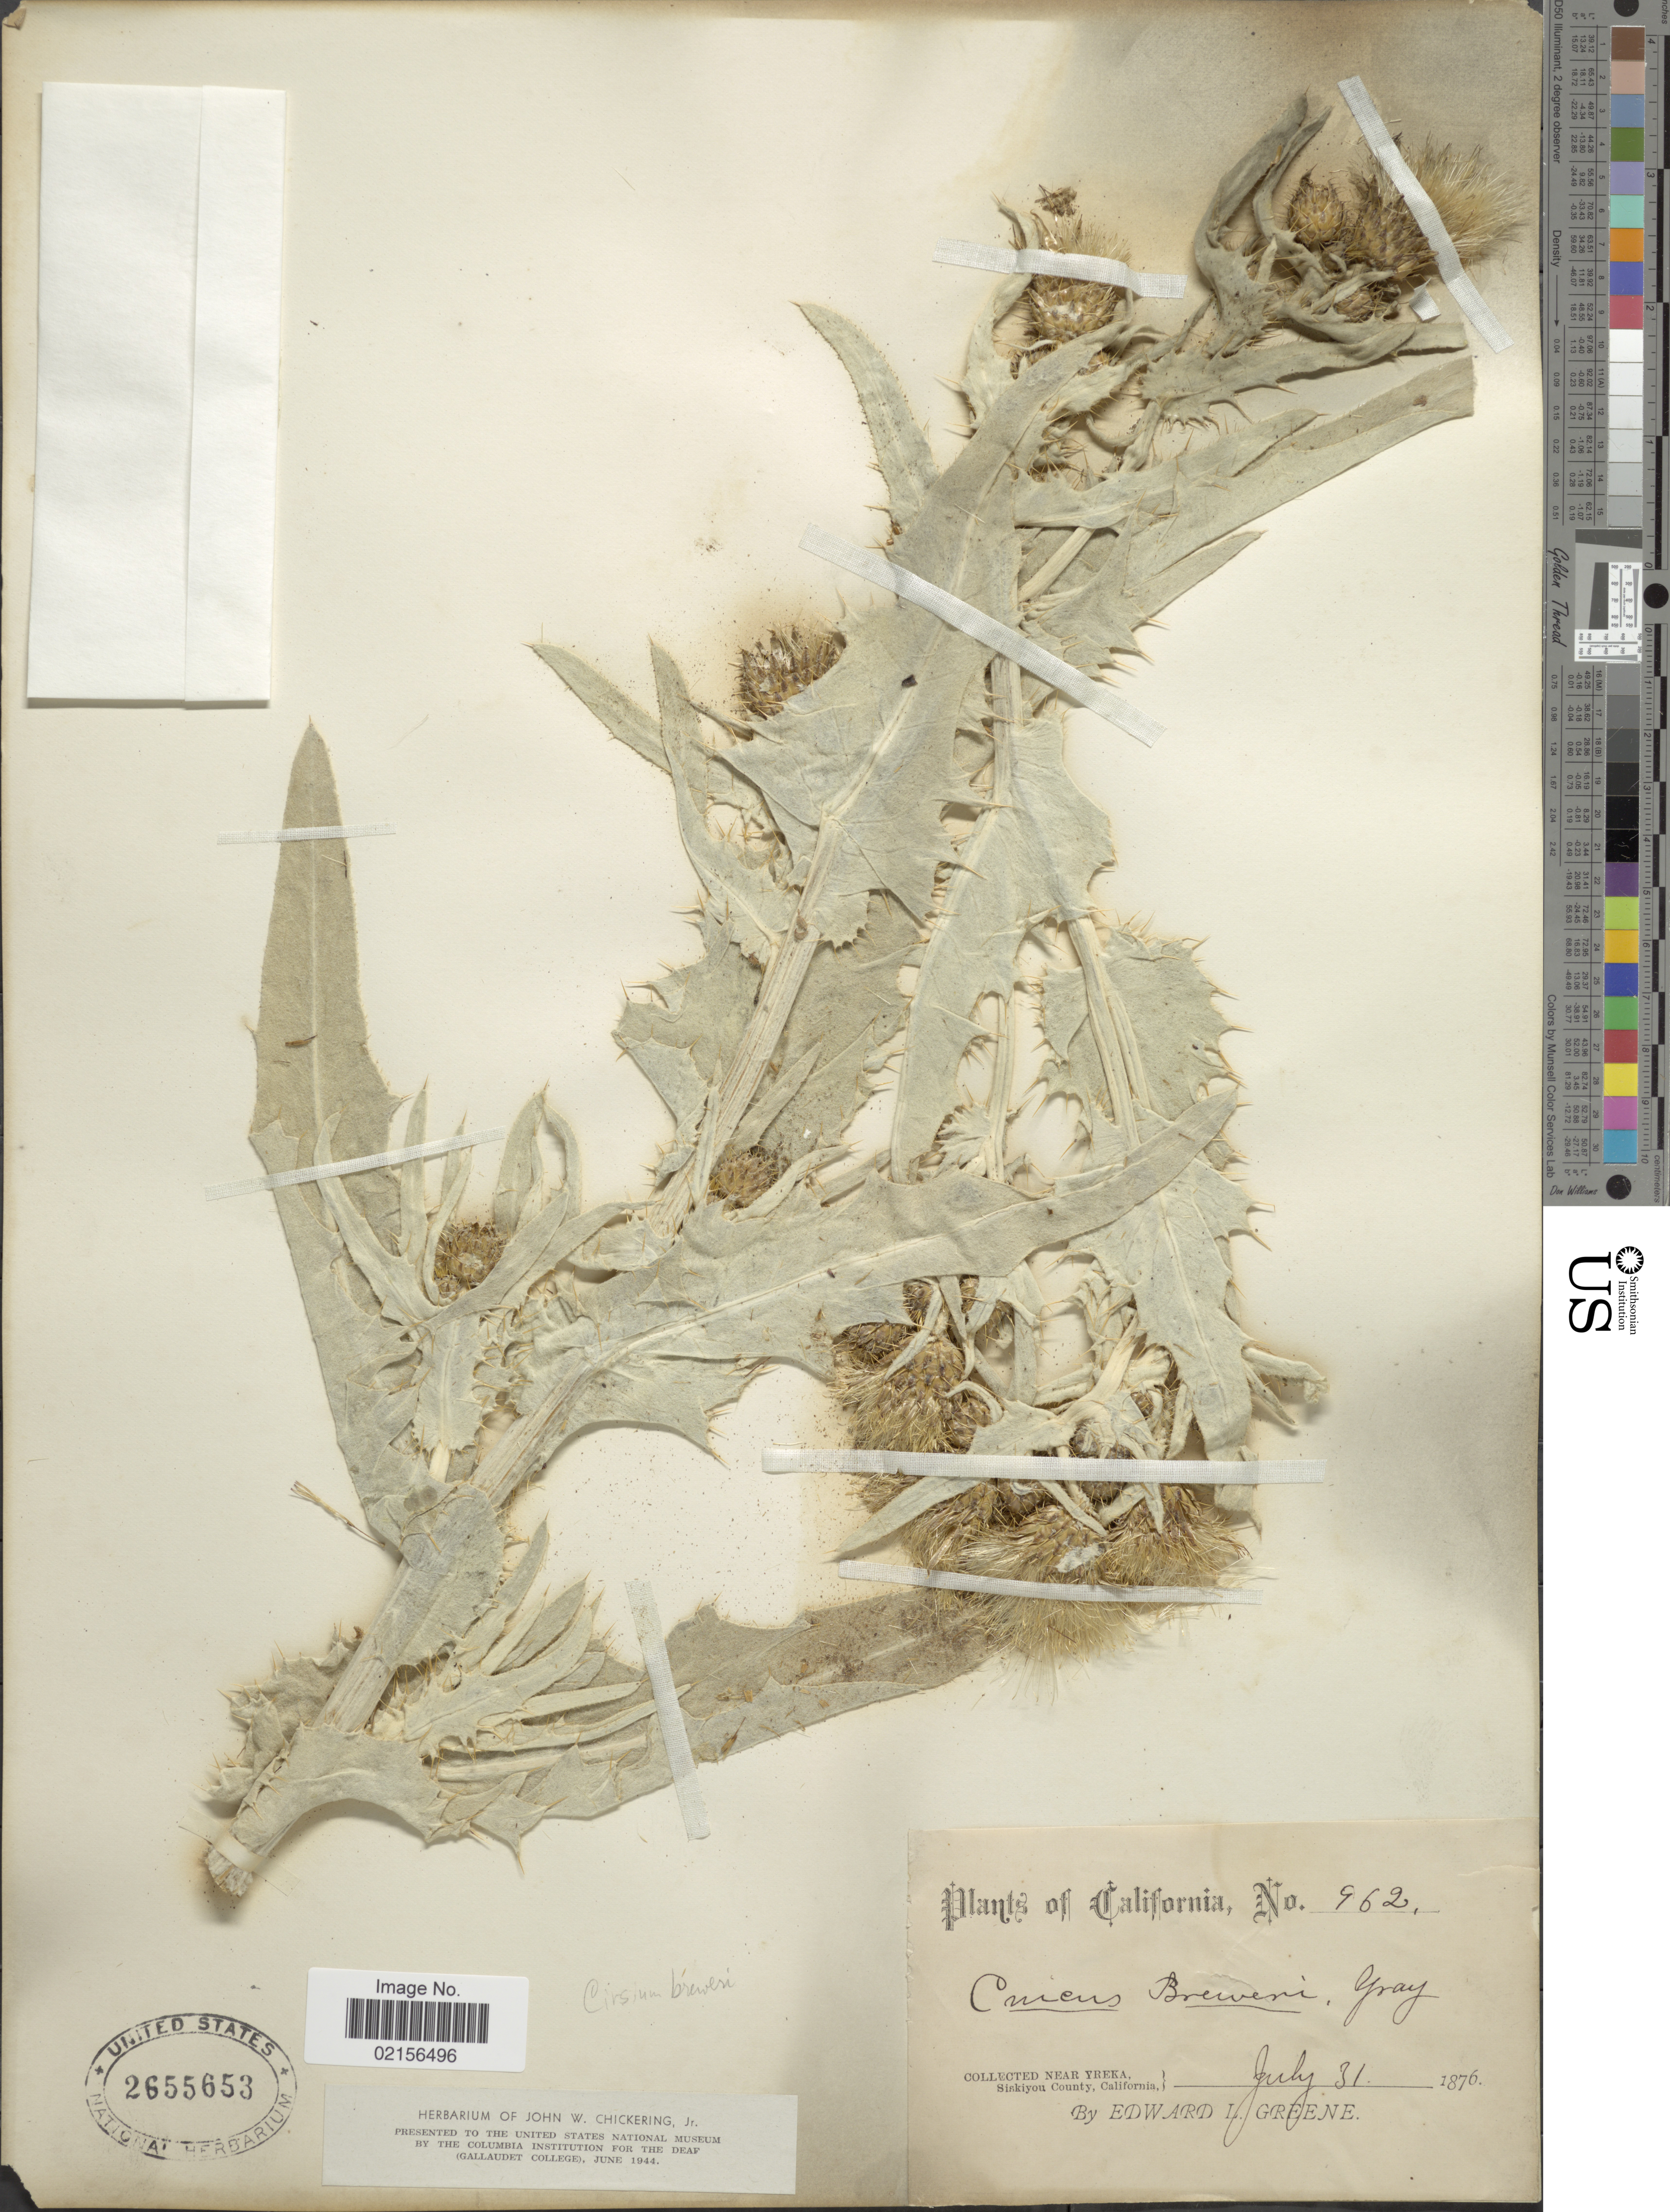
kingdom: Plantae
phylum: Tracheophyta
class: Magnoliopsida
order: Asterales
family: Asteraceae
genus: Cirsium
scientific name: Cirsium douglasii var. breweri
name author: (A. Gray) D.J. Keil & C.E. Turner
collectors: E. L. Greene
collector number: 962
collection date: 1876-07-31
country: United States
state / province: California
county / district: Siskiyou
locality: Near Yreka, Siskiyou County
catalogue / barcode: US 2655653